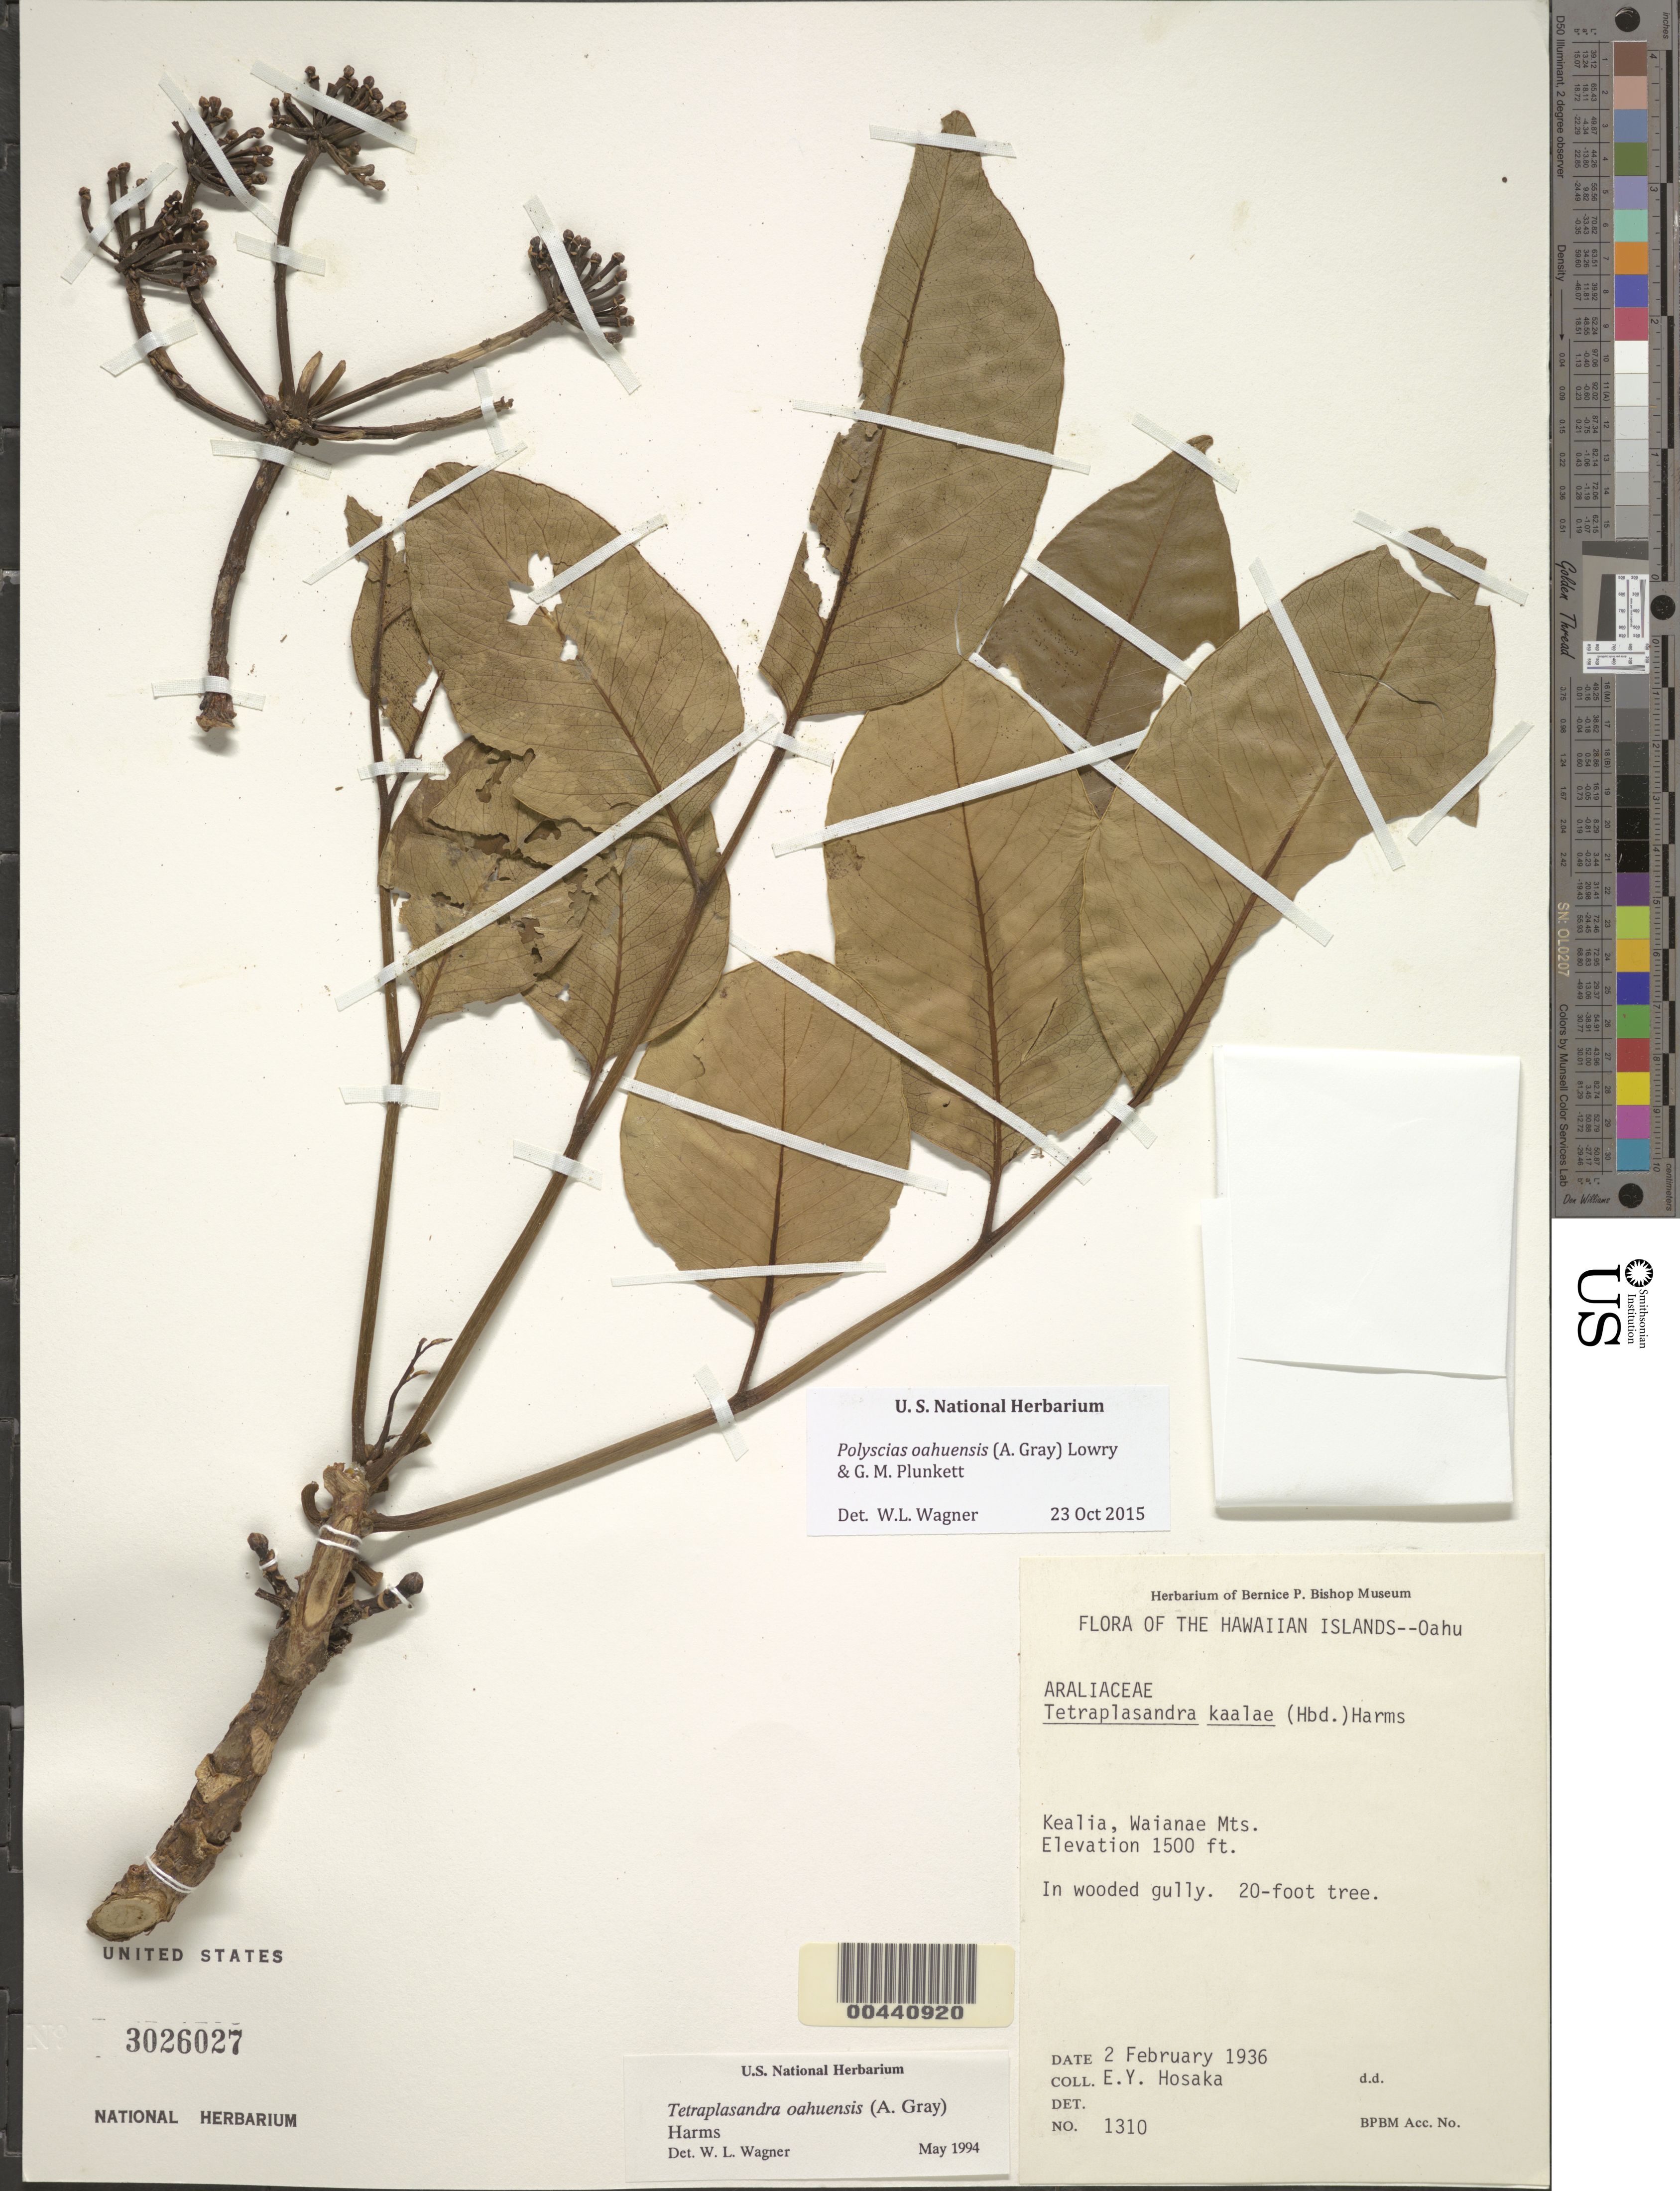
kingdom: Plantae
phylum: Tracheophyta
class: Magnoliopsida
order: Apiales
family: Araliaceae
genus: Polyscias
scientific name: Polyscias oahuensis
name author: (A. Gray) Lowry & G. M. Plunkett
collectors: E. Y. Hosaka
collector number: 1310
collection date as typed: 2 Feb 1936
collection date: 1936-02-02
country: United States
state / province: Hawaii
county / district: Honolulu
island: Oahu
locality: Kealia, Waianae Mts.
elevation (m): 457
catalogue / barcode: US 3026027